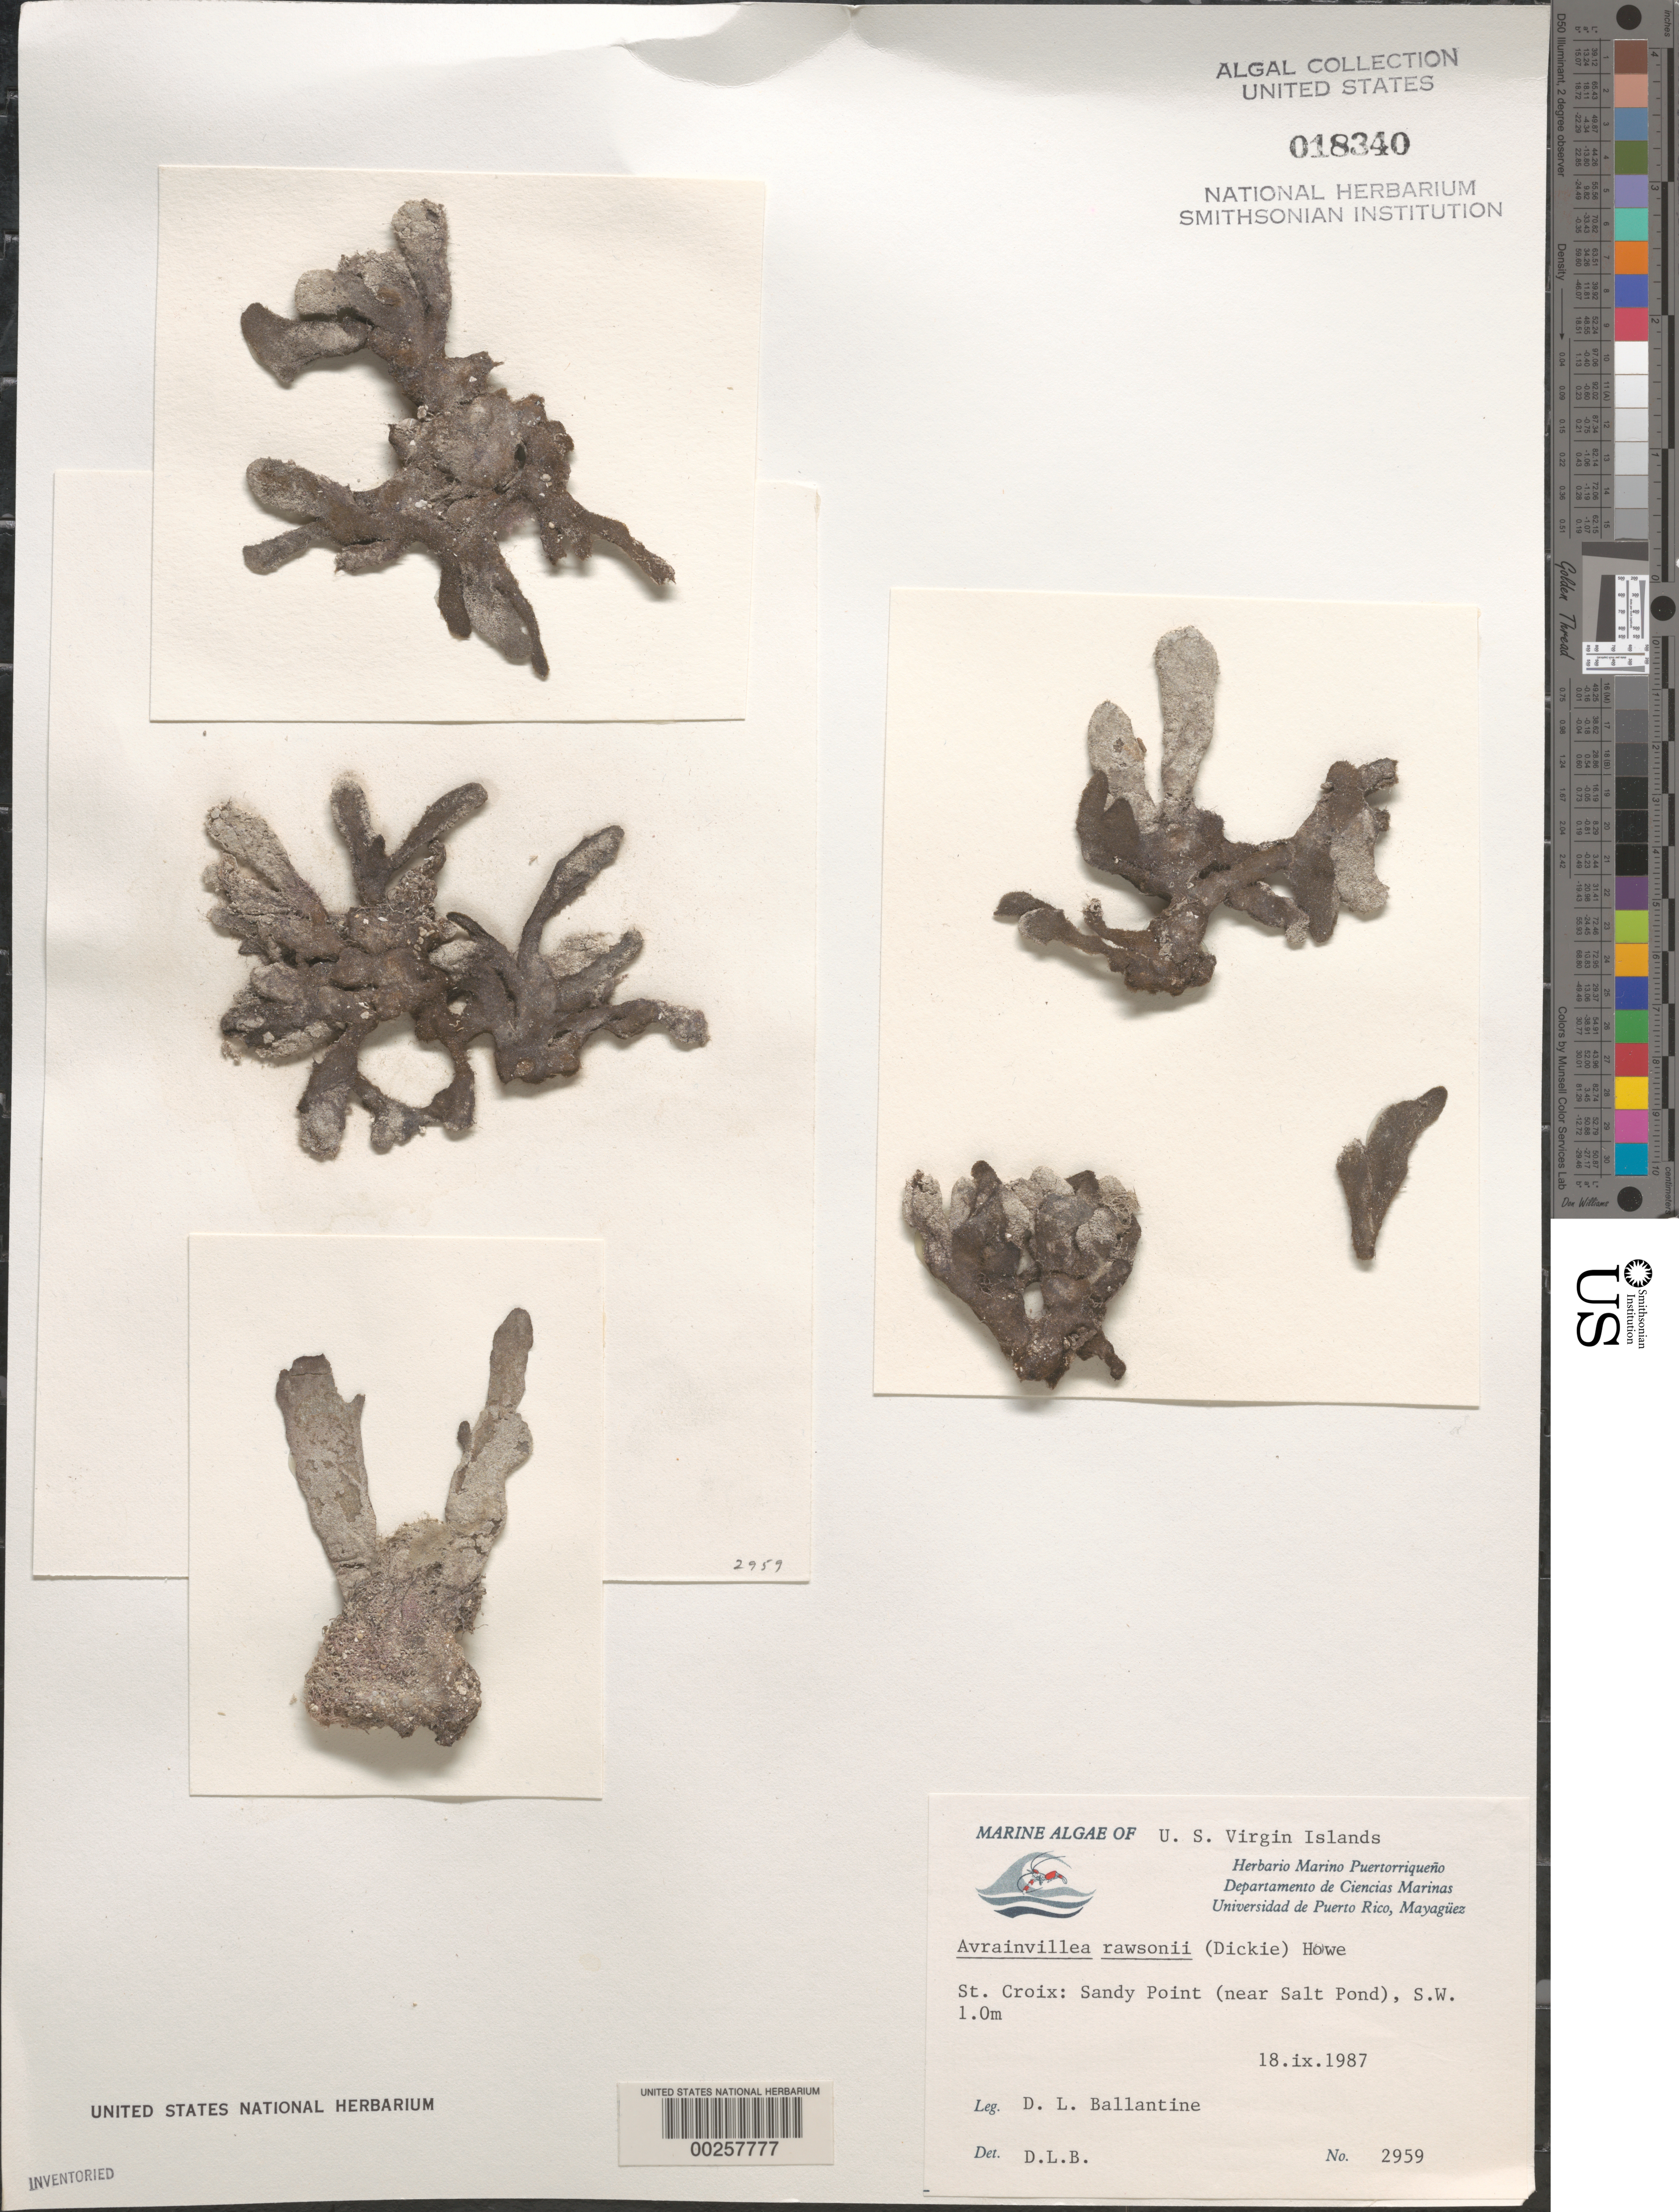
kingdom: Plantae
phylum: Chlorophyta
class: Ulvophyceae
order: Bryopsidales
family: Dichotomosiphonaceae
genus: Avrainvillea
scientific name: Avrainvillea rawsonii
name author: (Dickie) M. Howe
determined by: Ballantine, D. L.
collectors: D.L. Ballantine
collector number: DLB 2959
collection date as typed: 18 Sep 1987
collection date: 1987-09-18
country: U.S. Virgin Islands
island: St. Croix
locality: Sandy Point, near Salt Pond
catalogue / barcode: US 18340